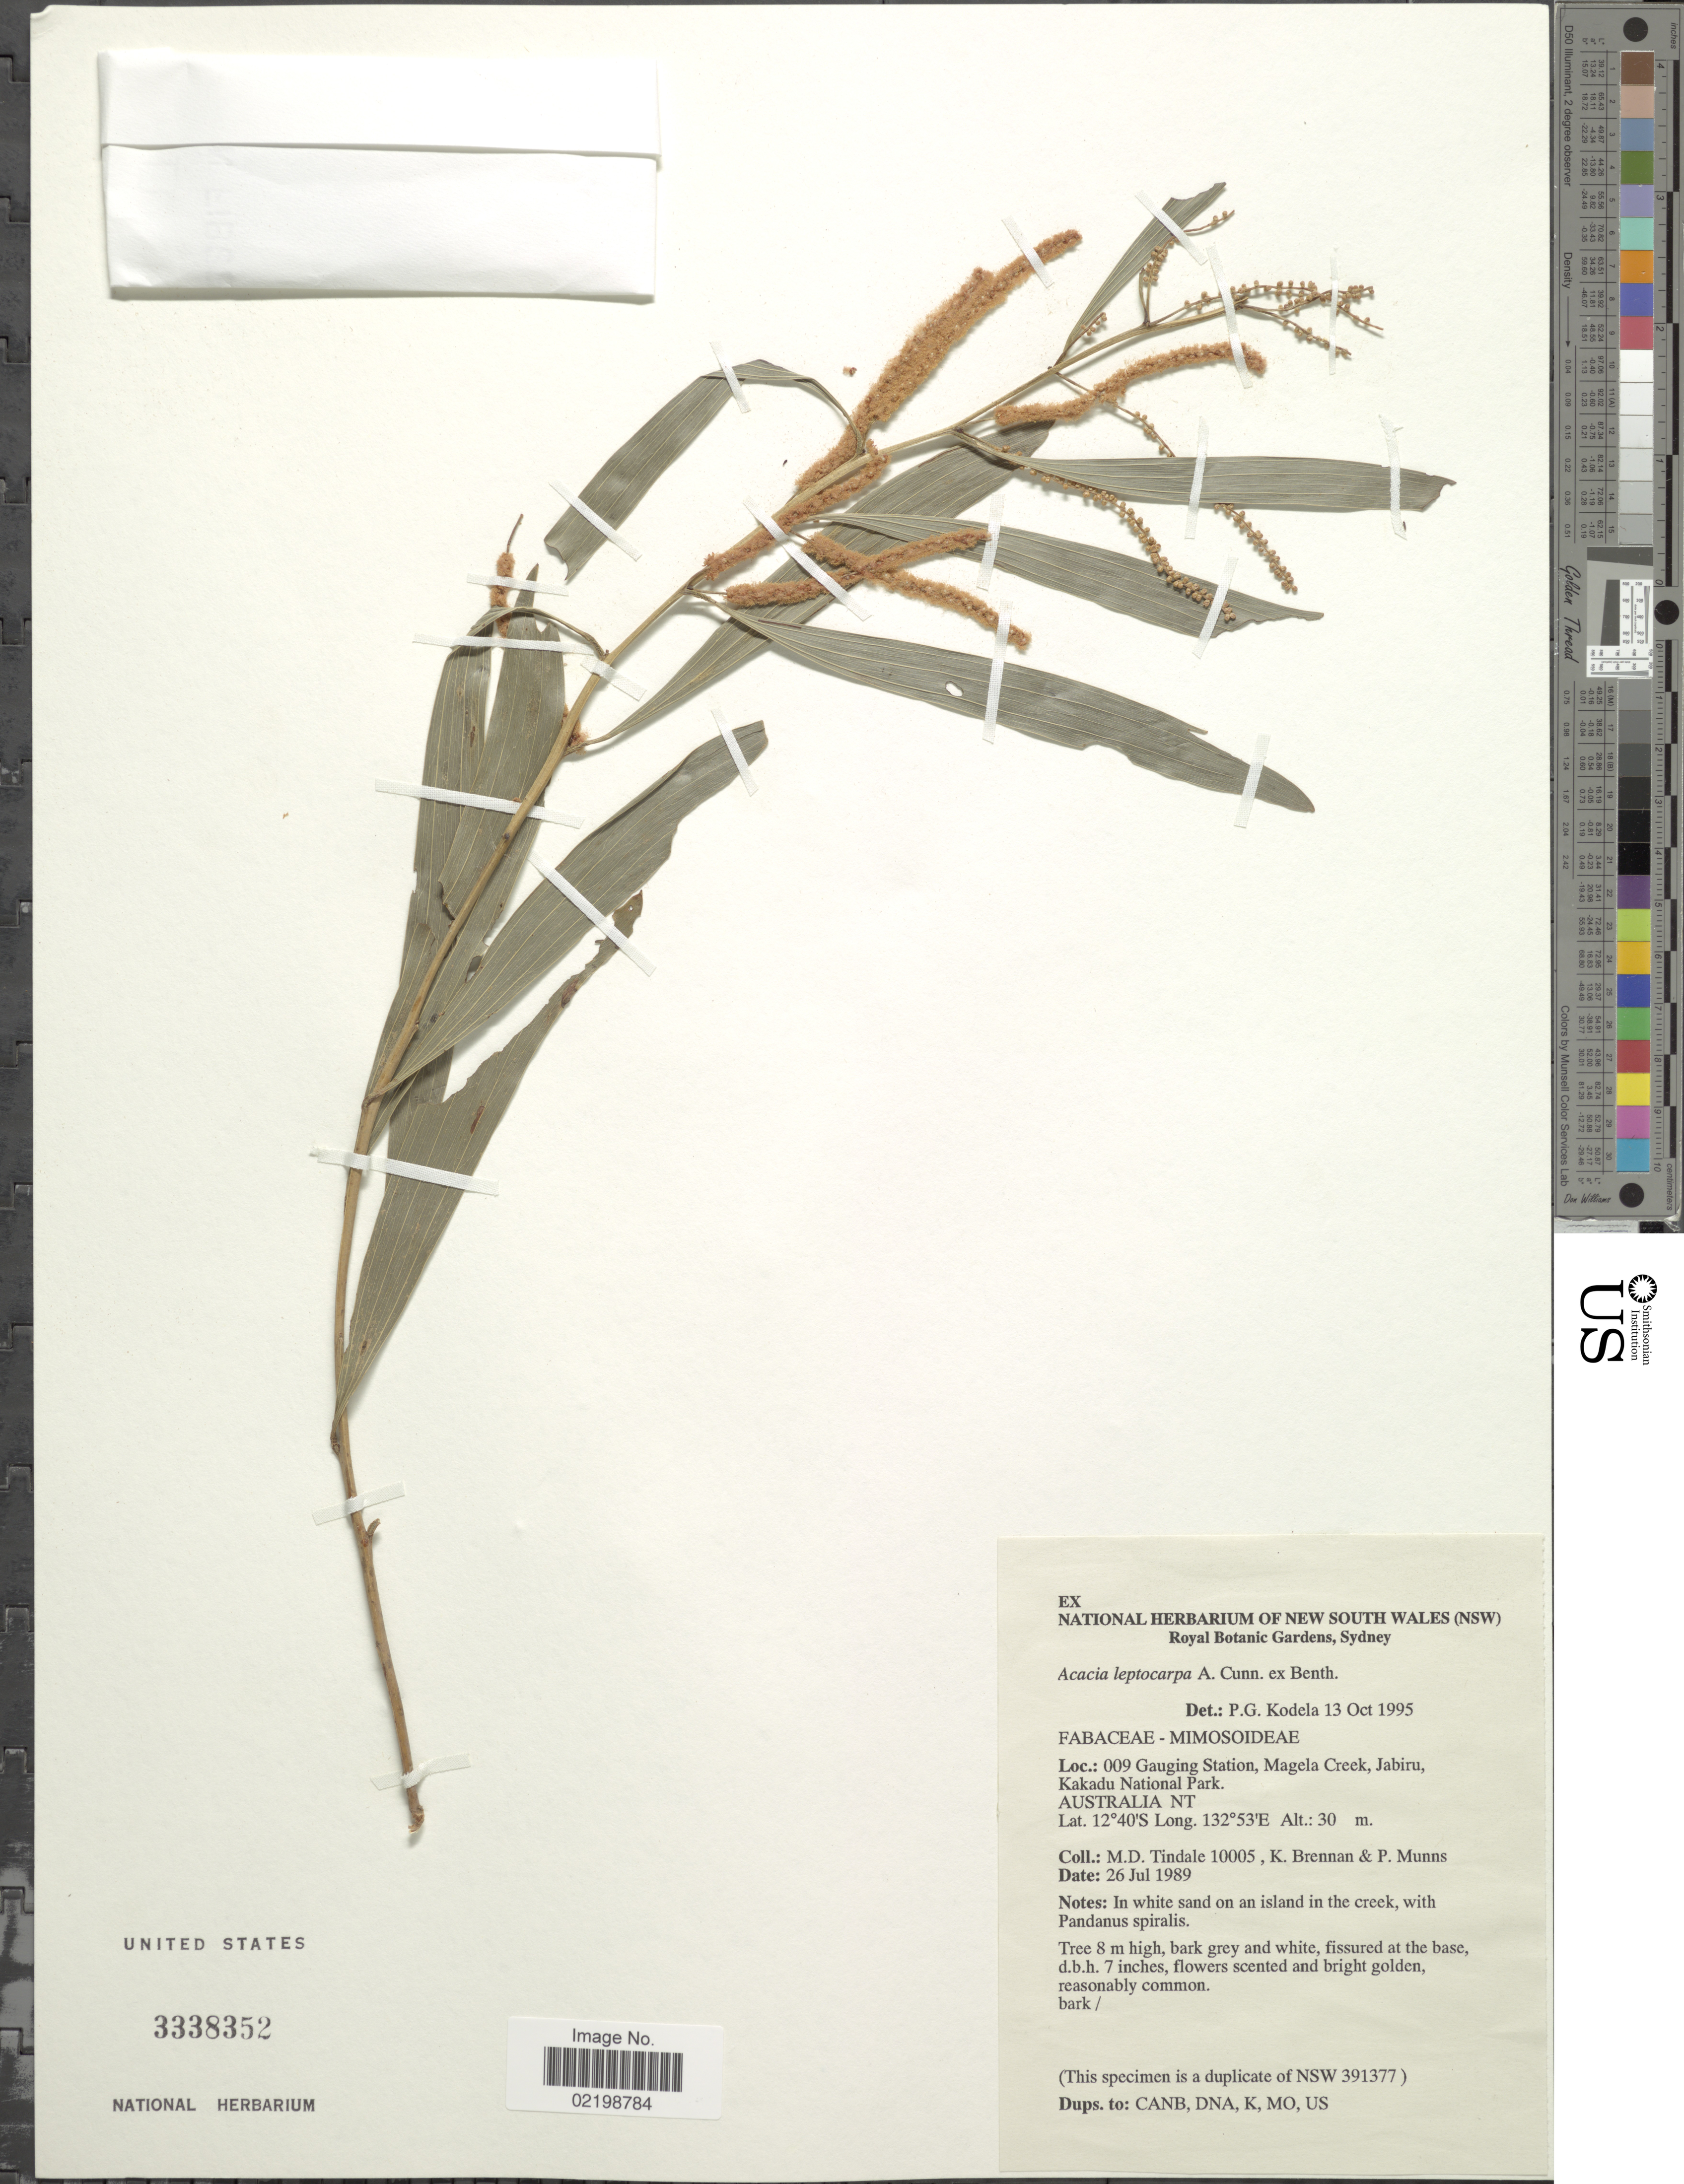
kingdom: Plantae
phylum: Tracheophyta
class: Magnoliopsida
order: Fabales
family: Fabaceae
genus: Acacia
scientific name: Acacia leptocarpa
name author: Benth.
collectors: M. D. Tindale, K. Brennan & P. Munns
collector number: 10005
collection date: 1989-07-26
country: Australia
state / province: Northern Territory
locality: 009 Gauging Station, Magela Creek, Jabiru, Kakadu National Park. Australia, NT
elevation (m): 30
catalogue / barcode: US 3338352